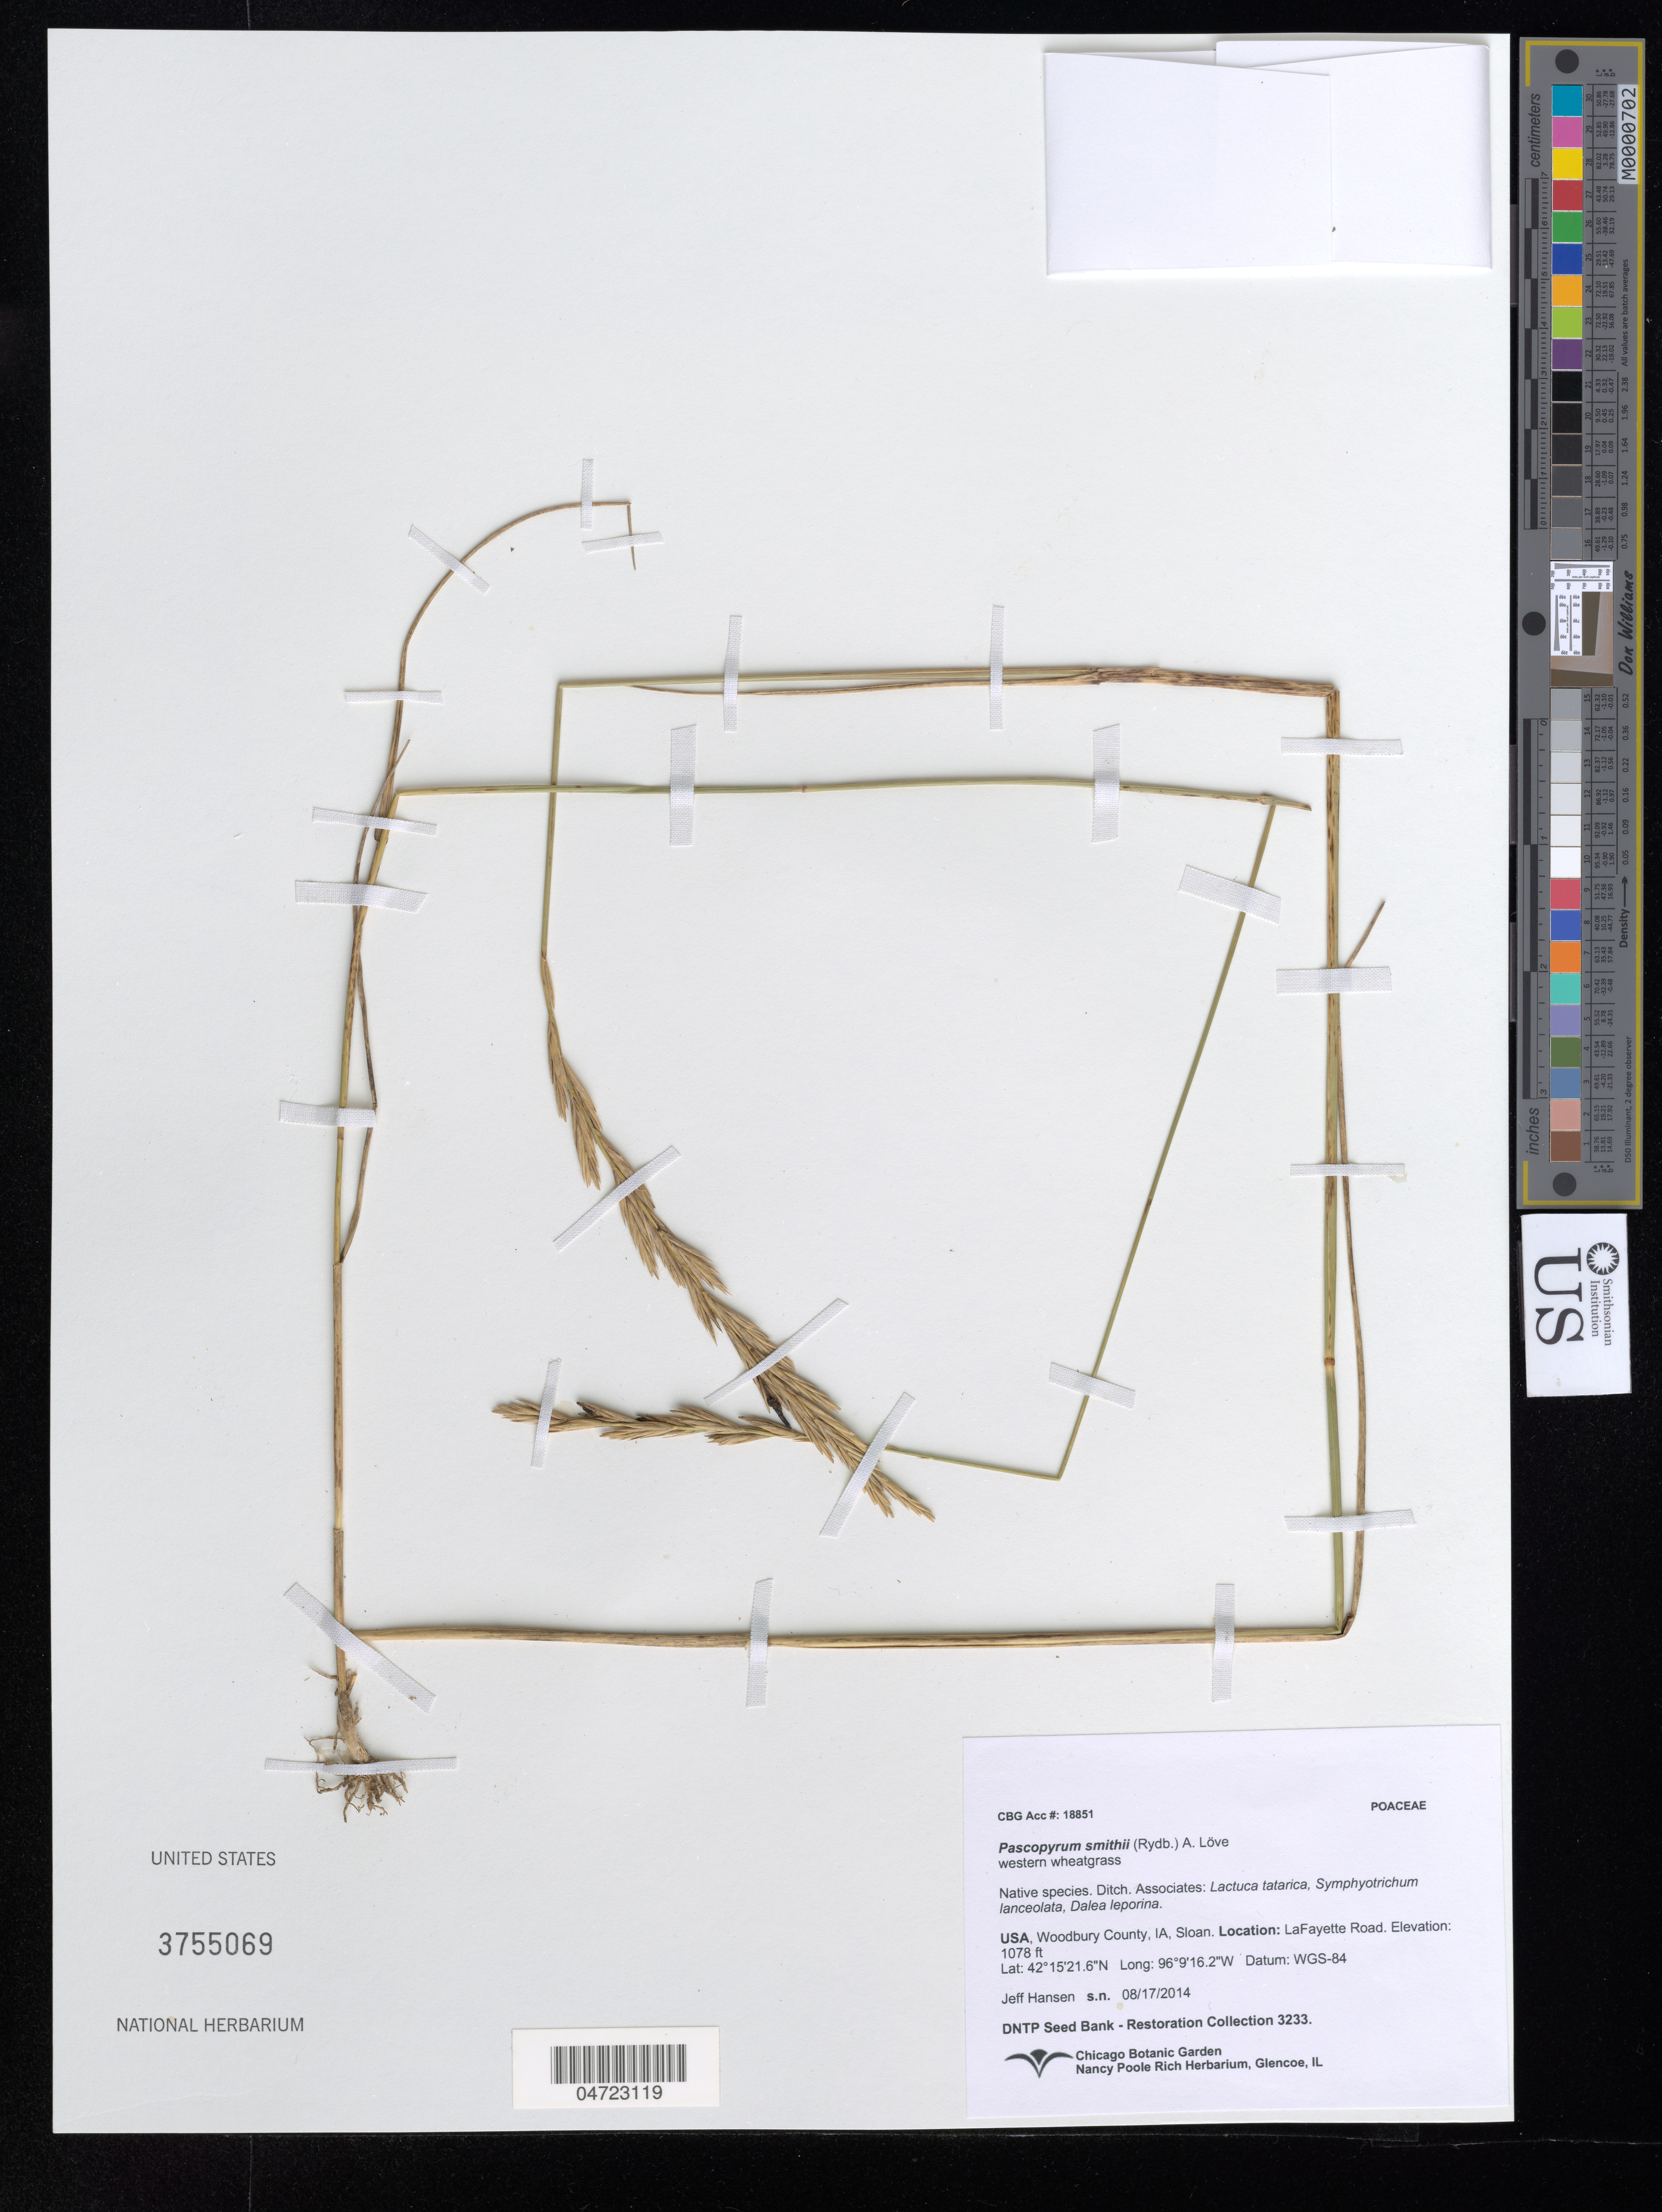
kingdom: Plantae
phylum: Tracheophyta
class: Liliopsida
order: Poales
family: Poaceae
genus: Pascopyrum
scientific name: Pascopyrum smithii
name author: (Rydb.) Barkworth & Dewey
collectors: J. Hansen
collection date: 2014-08-17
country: United States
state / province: Iowa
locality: Woodbury County, IA, Sloan. LaFayette Road.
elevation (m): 329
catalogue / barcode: US 3755069